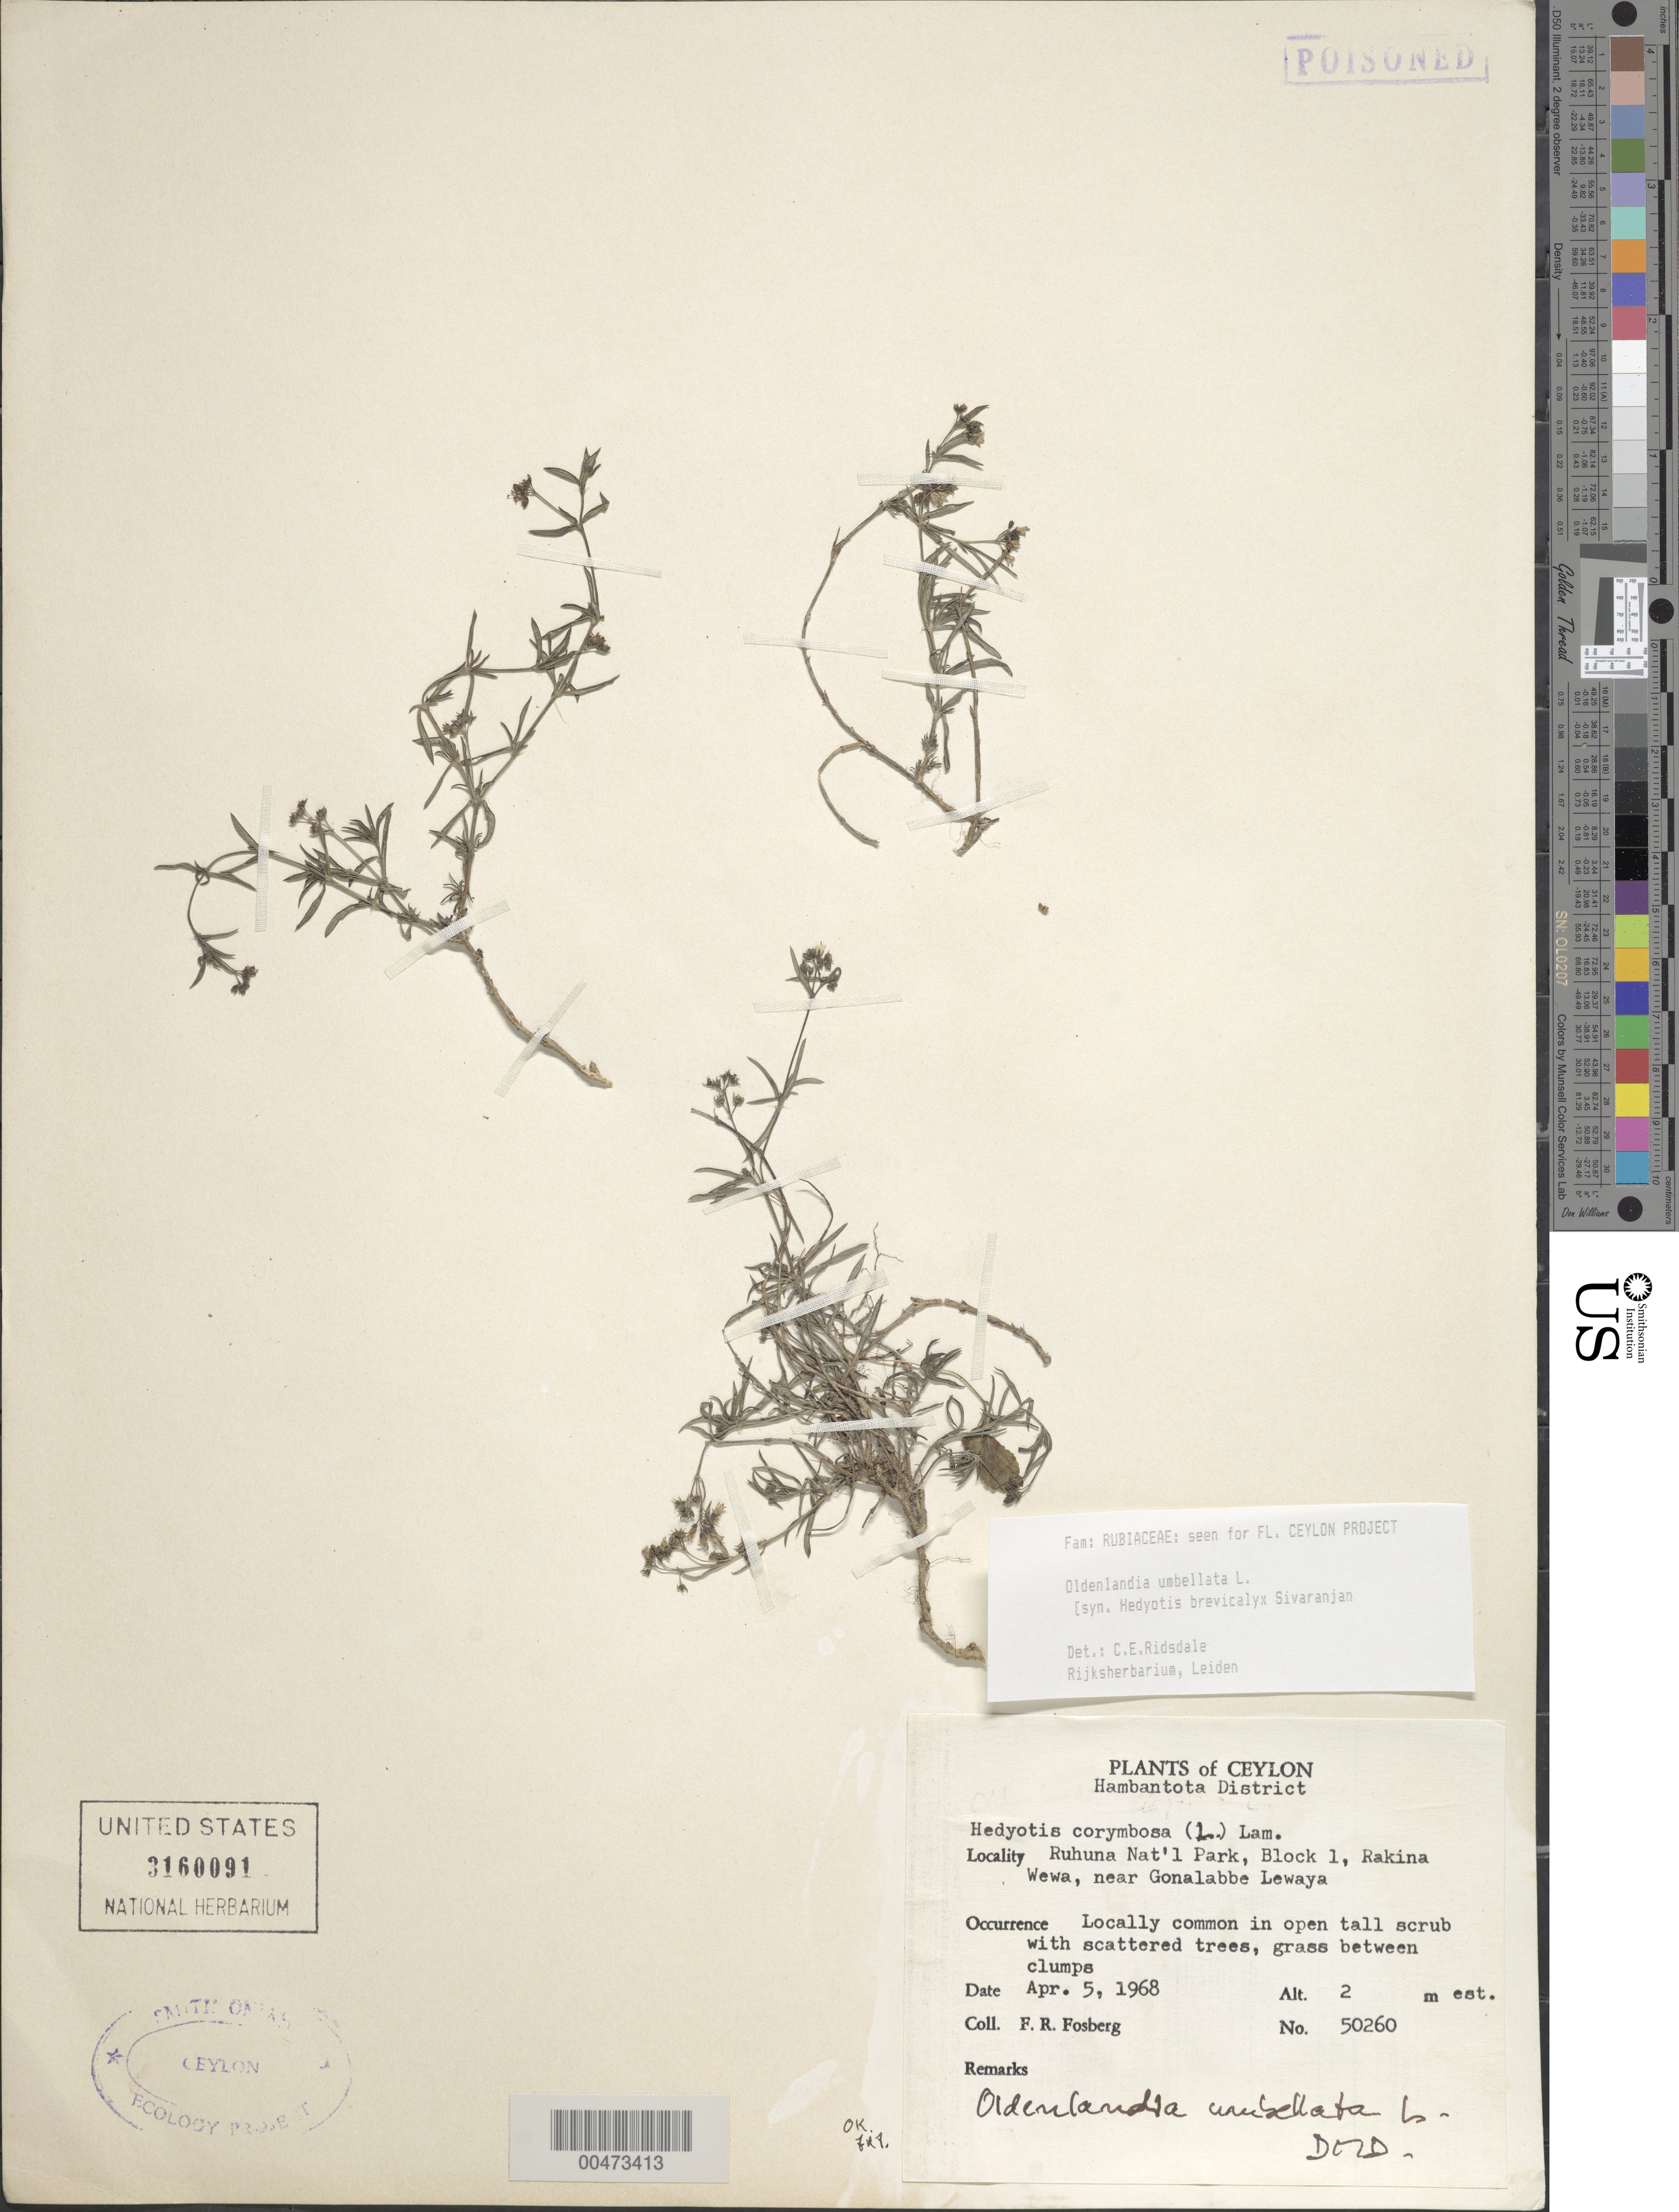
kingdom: Plantae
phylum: Tracheophyta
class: Magnoliopsida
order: Gentianales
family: Rubiaceae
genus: Oldenlandia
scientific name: Oldenlandia umbellata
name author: L.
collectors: F. R. Fosberg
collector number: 50260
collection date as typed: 05 Apr 1968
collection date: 1968-04-05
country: Sri Lanka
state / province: Southern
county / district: Hambantota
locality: Ruhuna Natl Park, Block I, Rakia Wewa, near Gonalabbe, Lewaya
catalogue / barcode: US 3160091